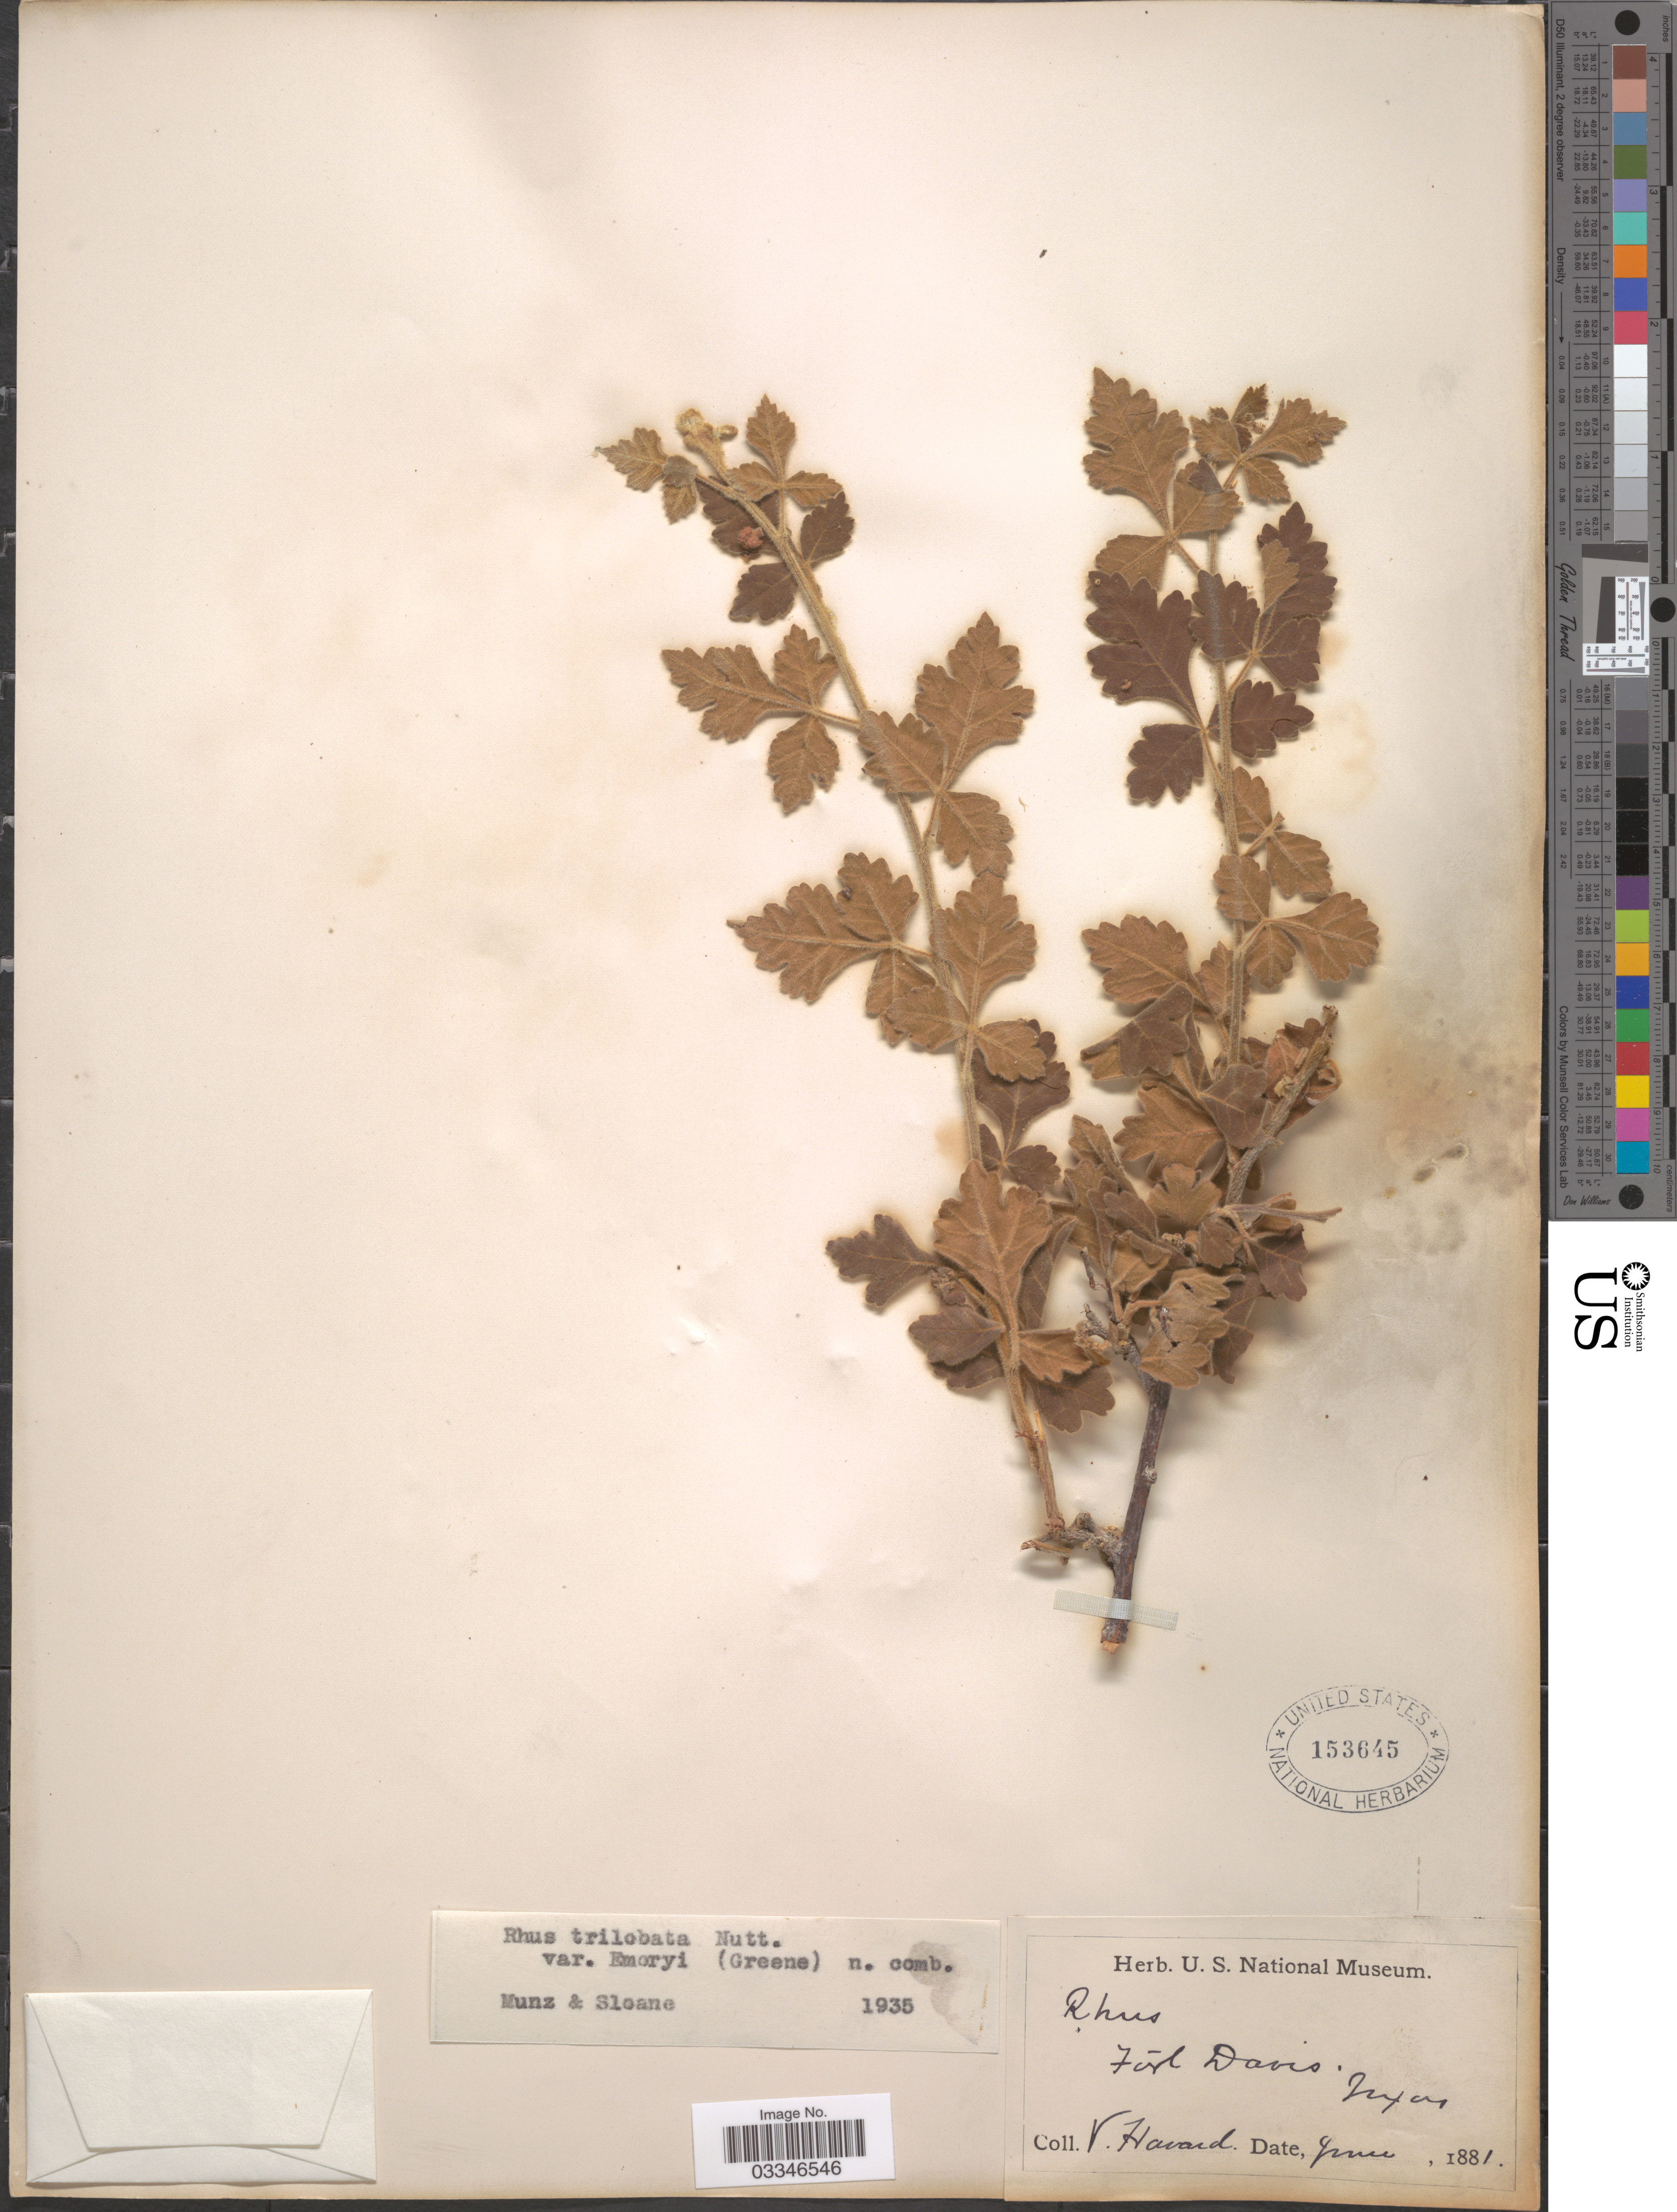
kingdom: Plantae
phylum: Tracheophyta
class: Magnoliopsida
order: Sapindales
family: Anacardiaceae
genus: Rhus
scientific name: Rhus trilobata var. pilosissima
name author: Engl.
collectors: V. Havard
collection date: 1881-06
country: United States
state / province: Texas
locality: Fort Davis.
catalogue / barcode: US 153645